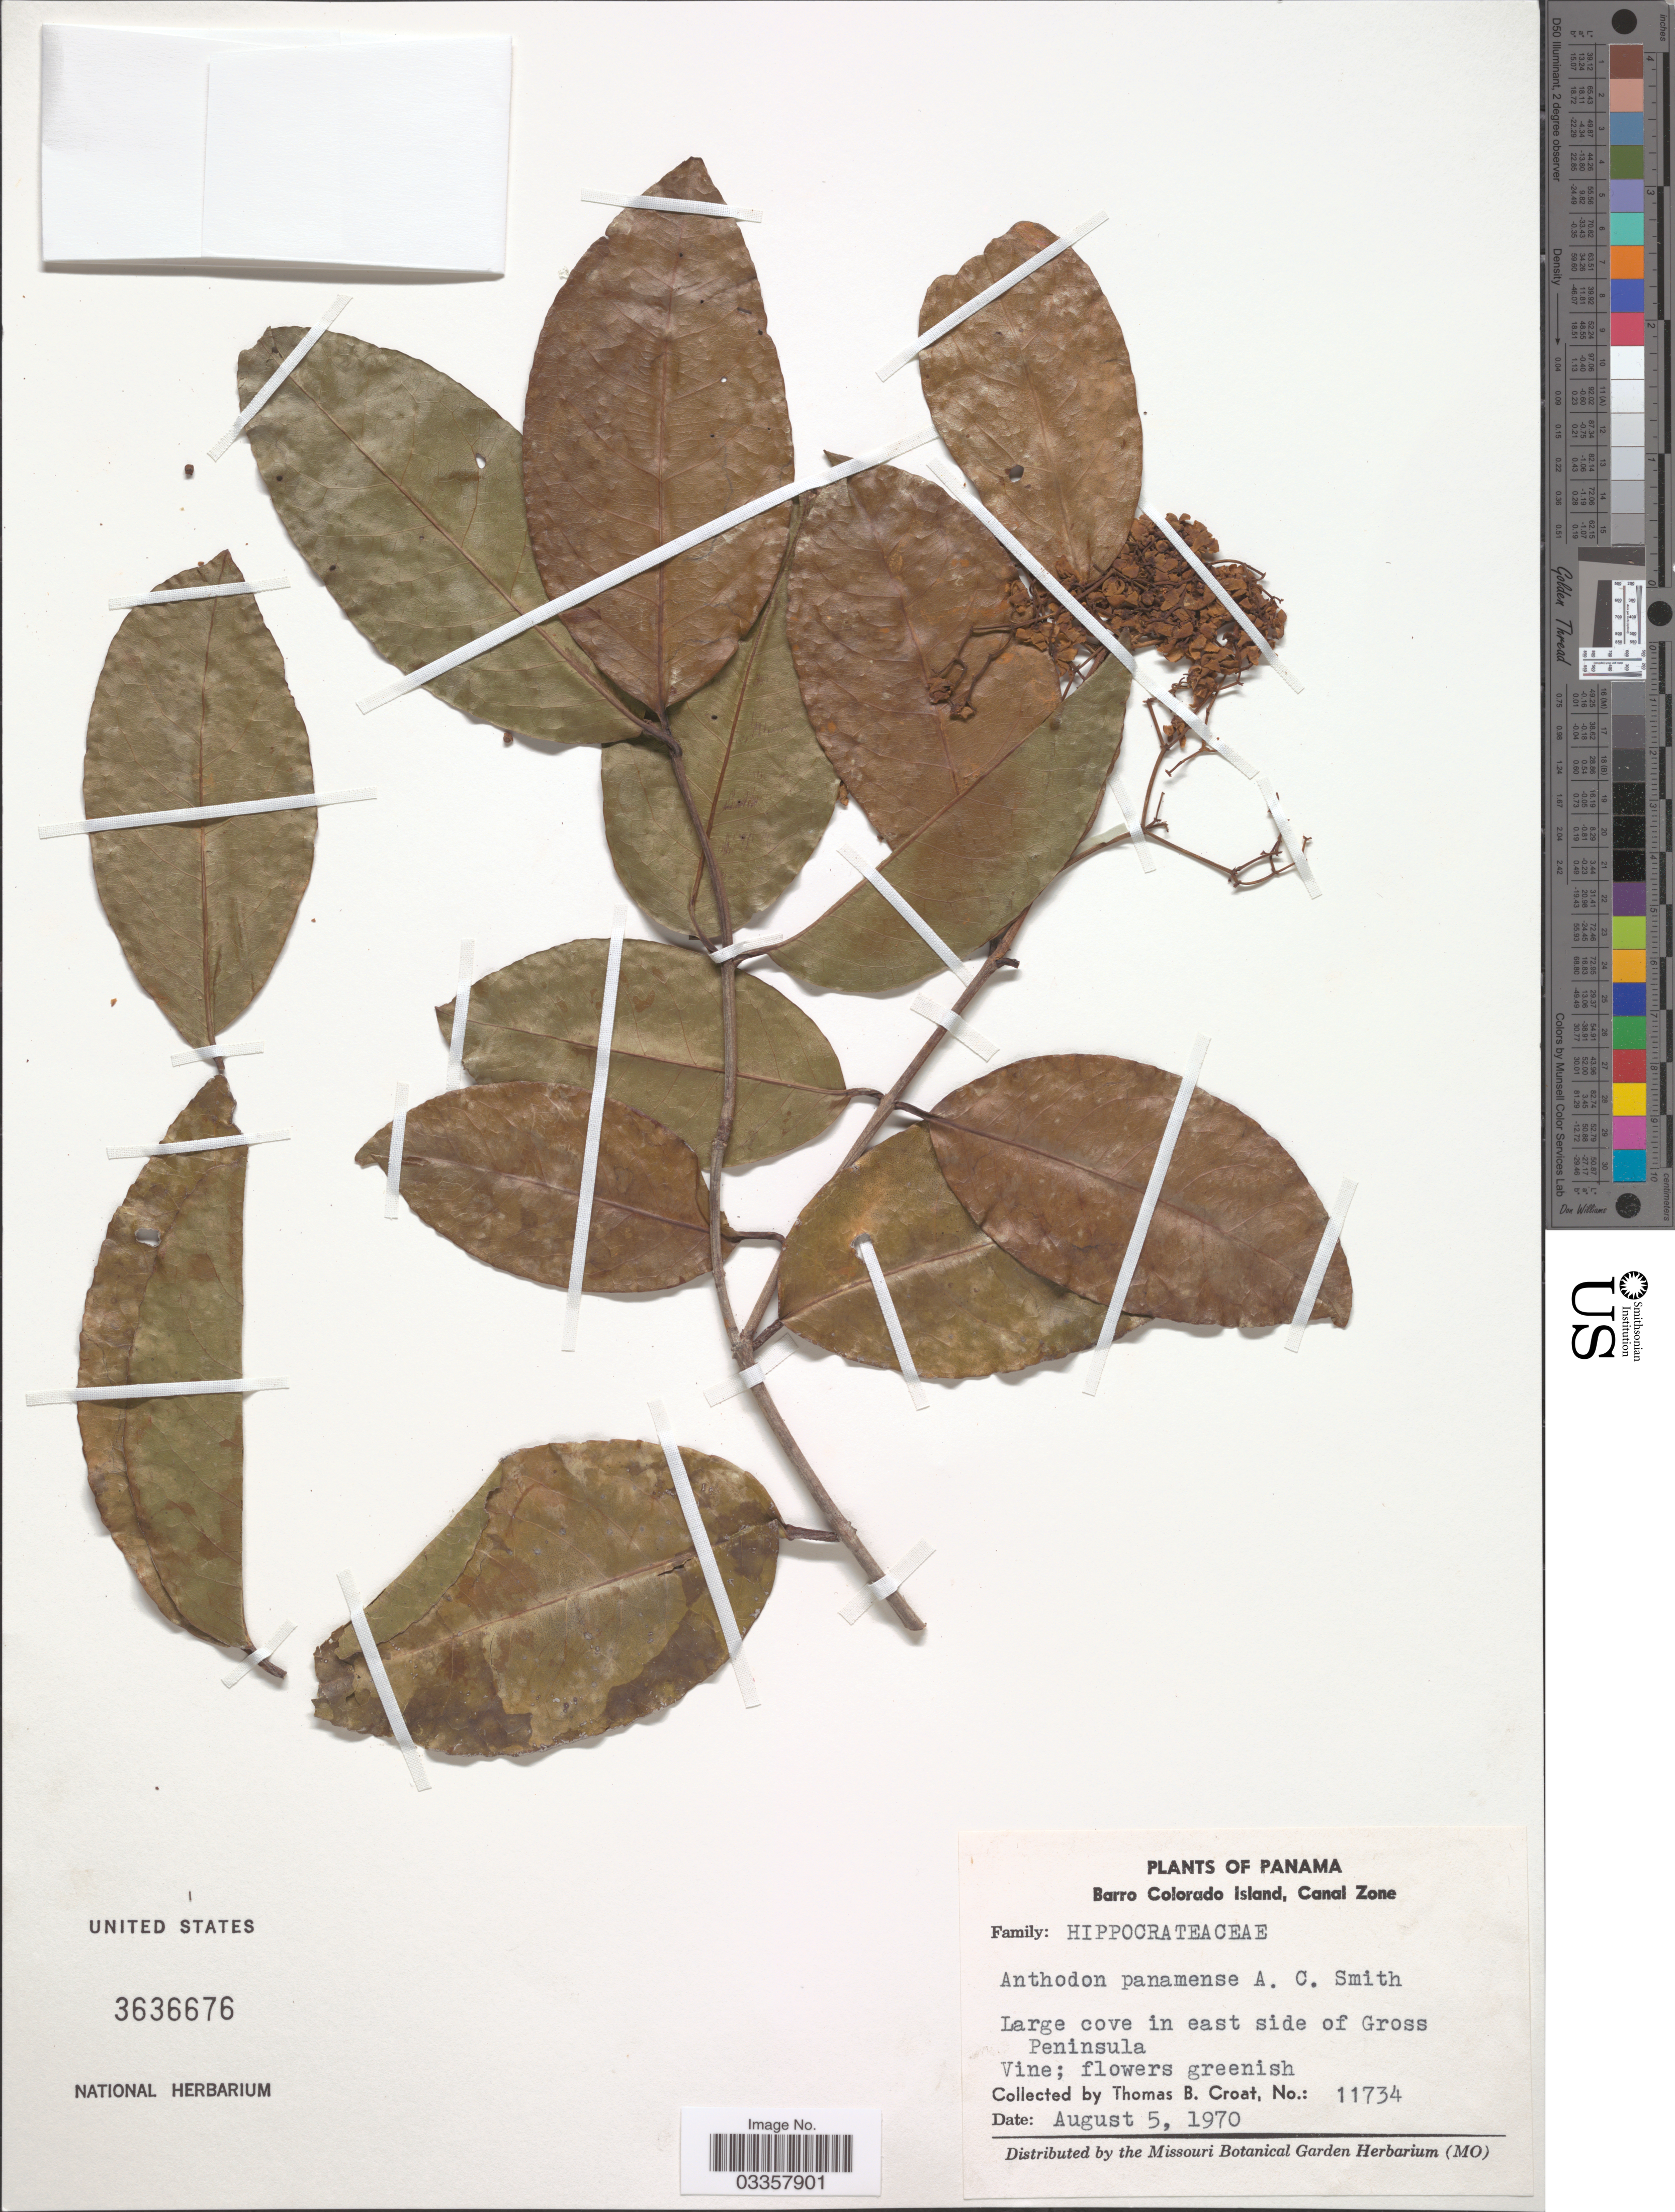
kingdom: Plantae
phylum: Tracheophyta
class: Magnoliopsida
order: Celastrales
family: Celastraceae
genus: Anthodon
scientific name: Anthodon panamensis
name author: A.C. Sm.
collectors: T. B. Croat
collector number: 11734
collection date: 1970-08-05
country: Panama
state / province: Panamá Oeste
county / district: Canal Zone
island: Barro Colorado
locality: Barro Colorado Island, Canal Zone. Large cove in east side of Gross Peninsula.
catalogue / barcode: US 3636676